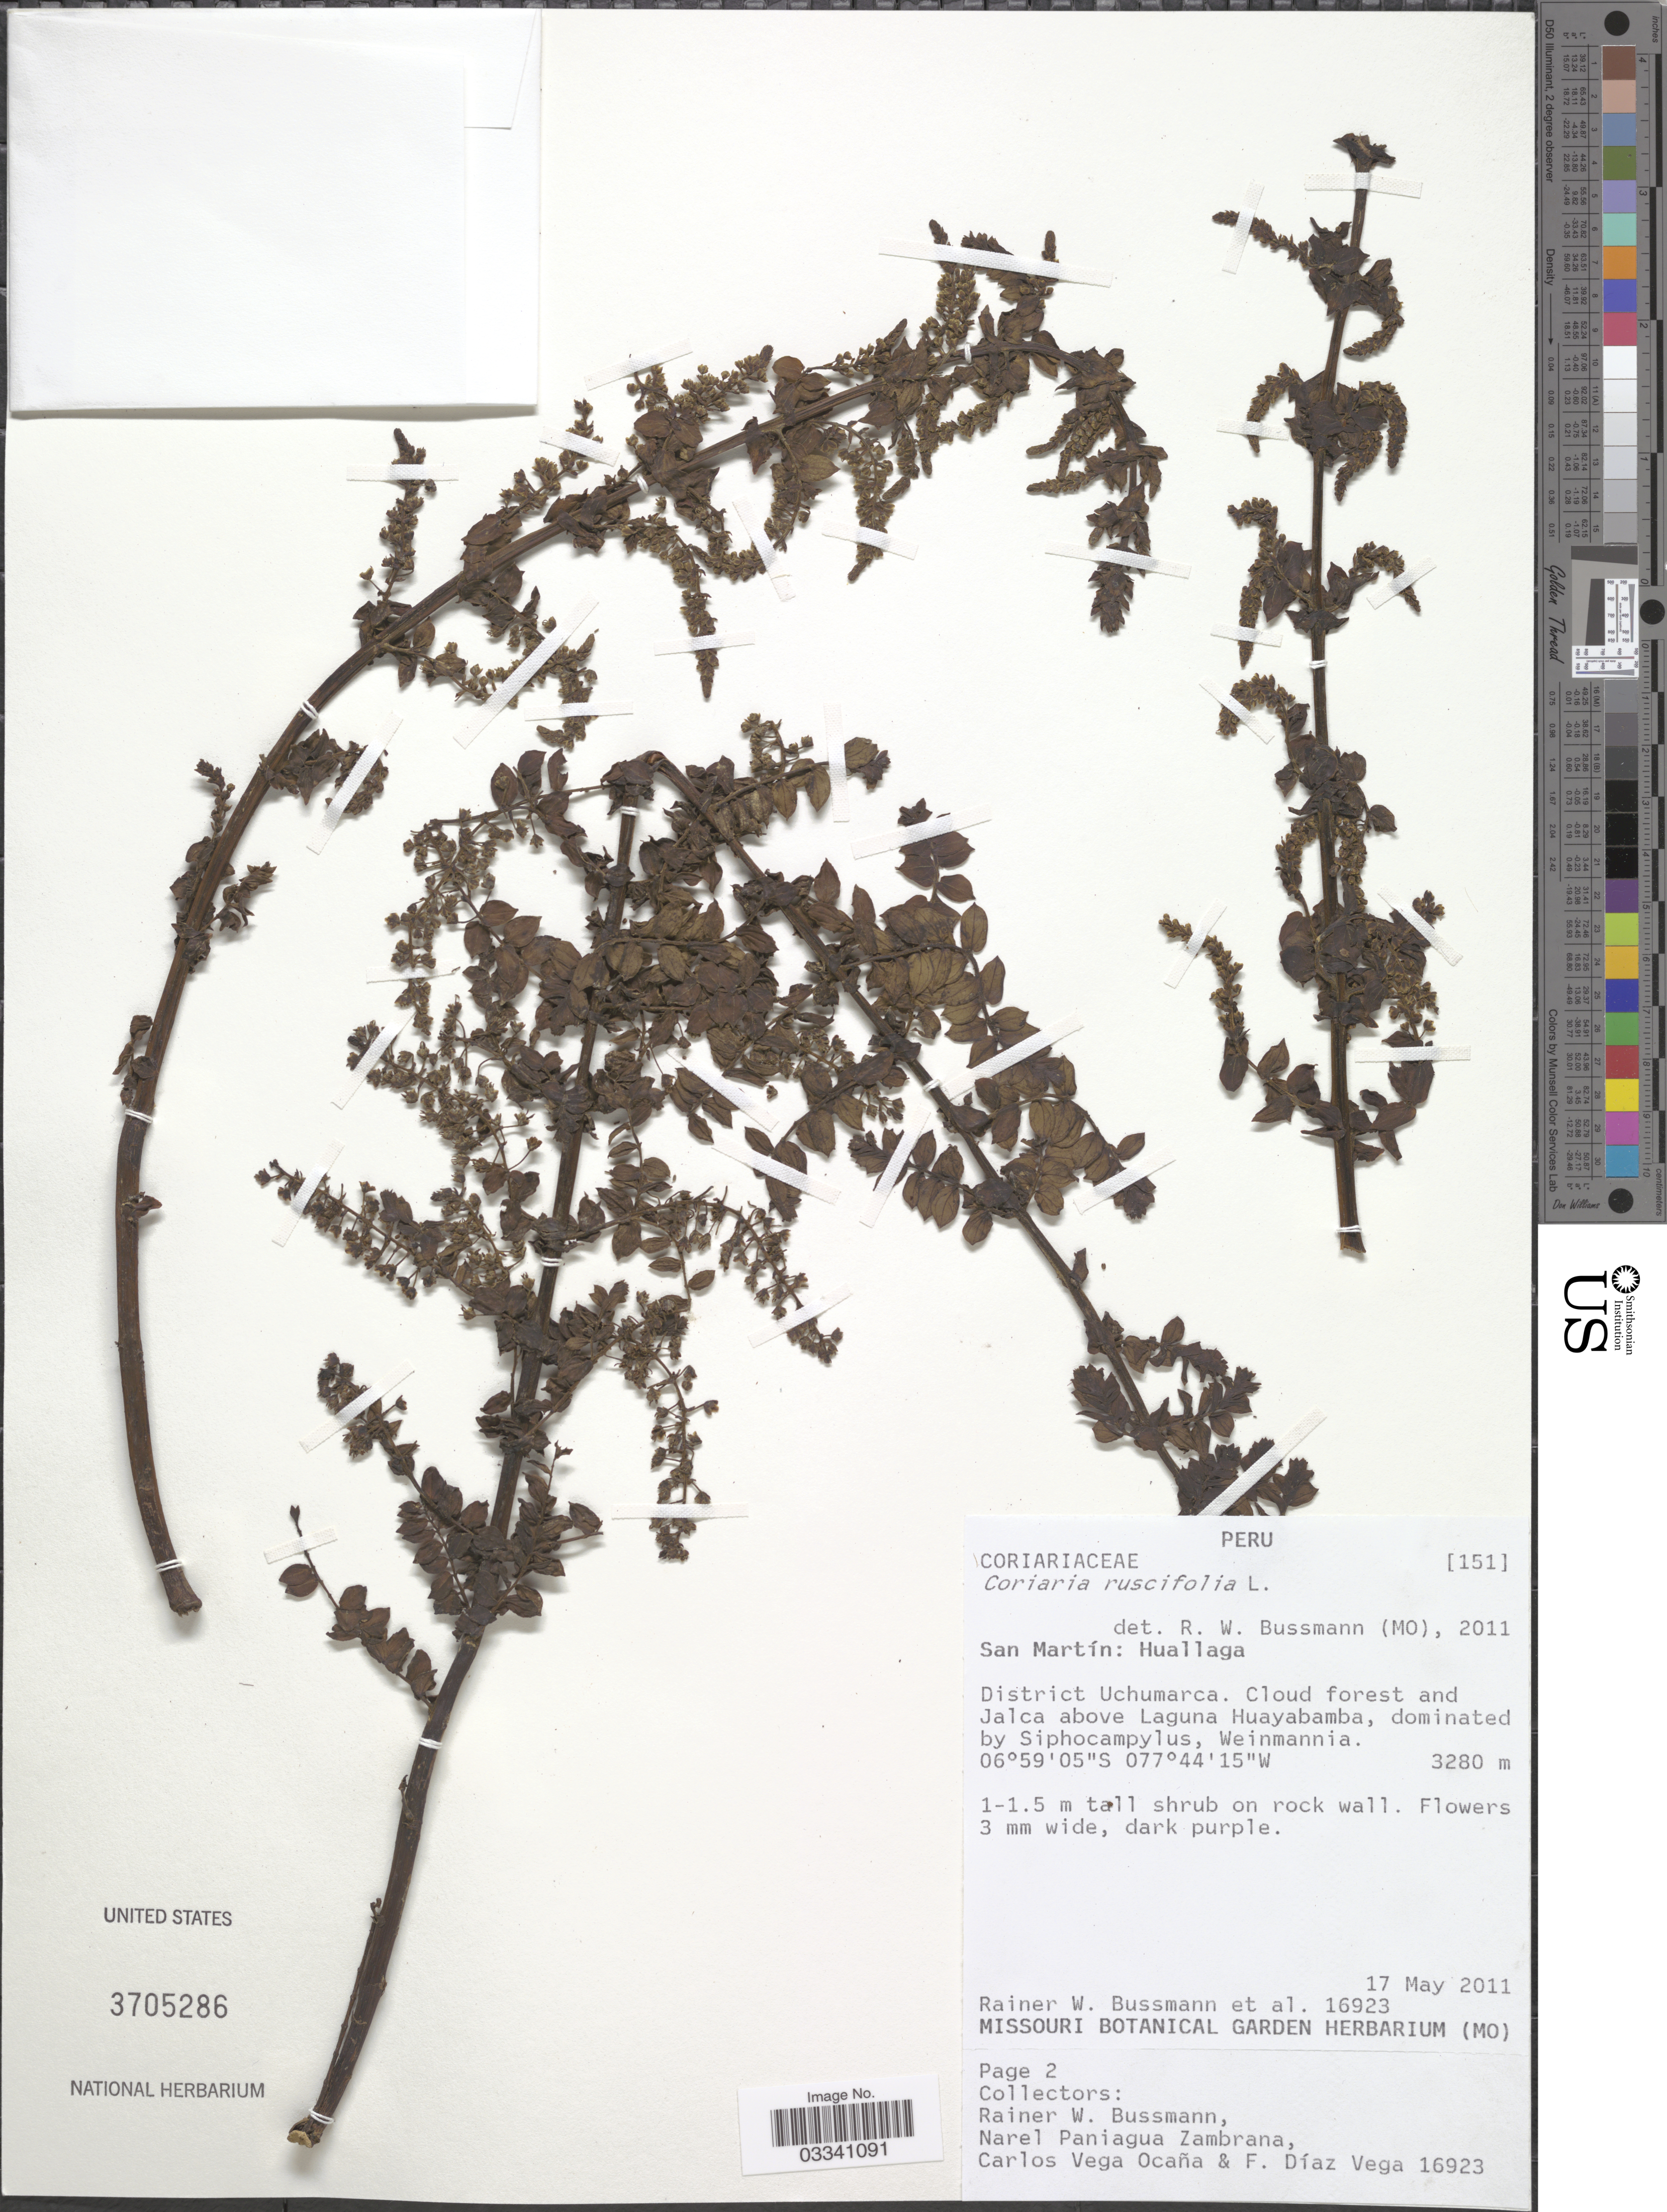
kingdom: Plantae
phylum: Tracheophyta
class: Magnoliopsida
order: Cucurbitales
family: Coriariaceae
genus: Coriaria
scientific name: Coriaria ruscifolia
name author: L.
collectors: R. W. Bussmann, N. Zambrana, C. Ocaña & F. Vega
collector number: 16923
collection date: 2011-05-17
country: Peru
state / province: San Martín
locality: Huallaga. District Uchumarca. Cloud forest and Jalca above Laguna Huayabamba.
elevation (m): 3280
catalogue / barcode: US 3705286